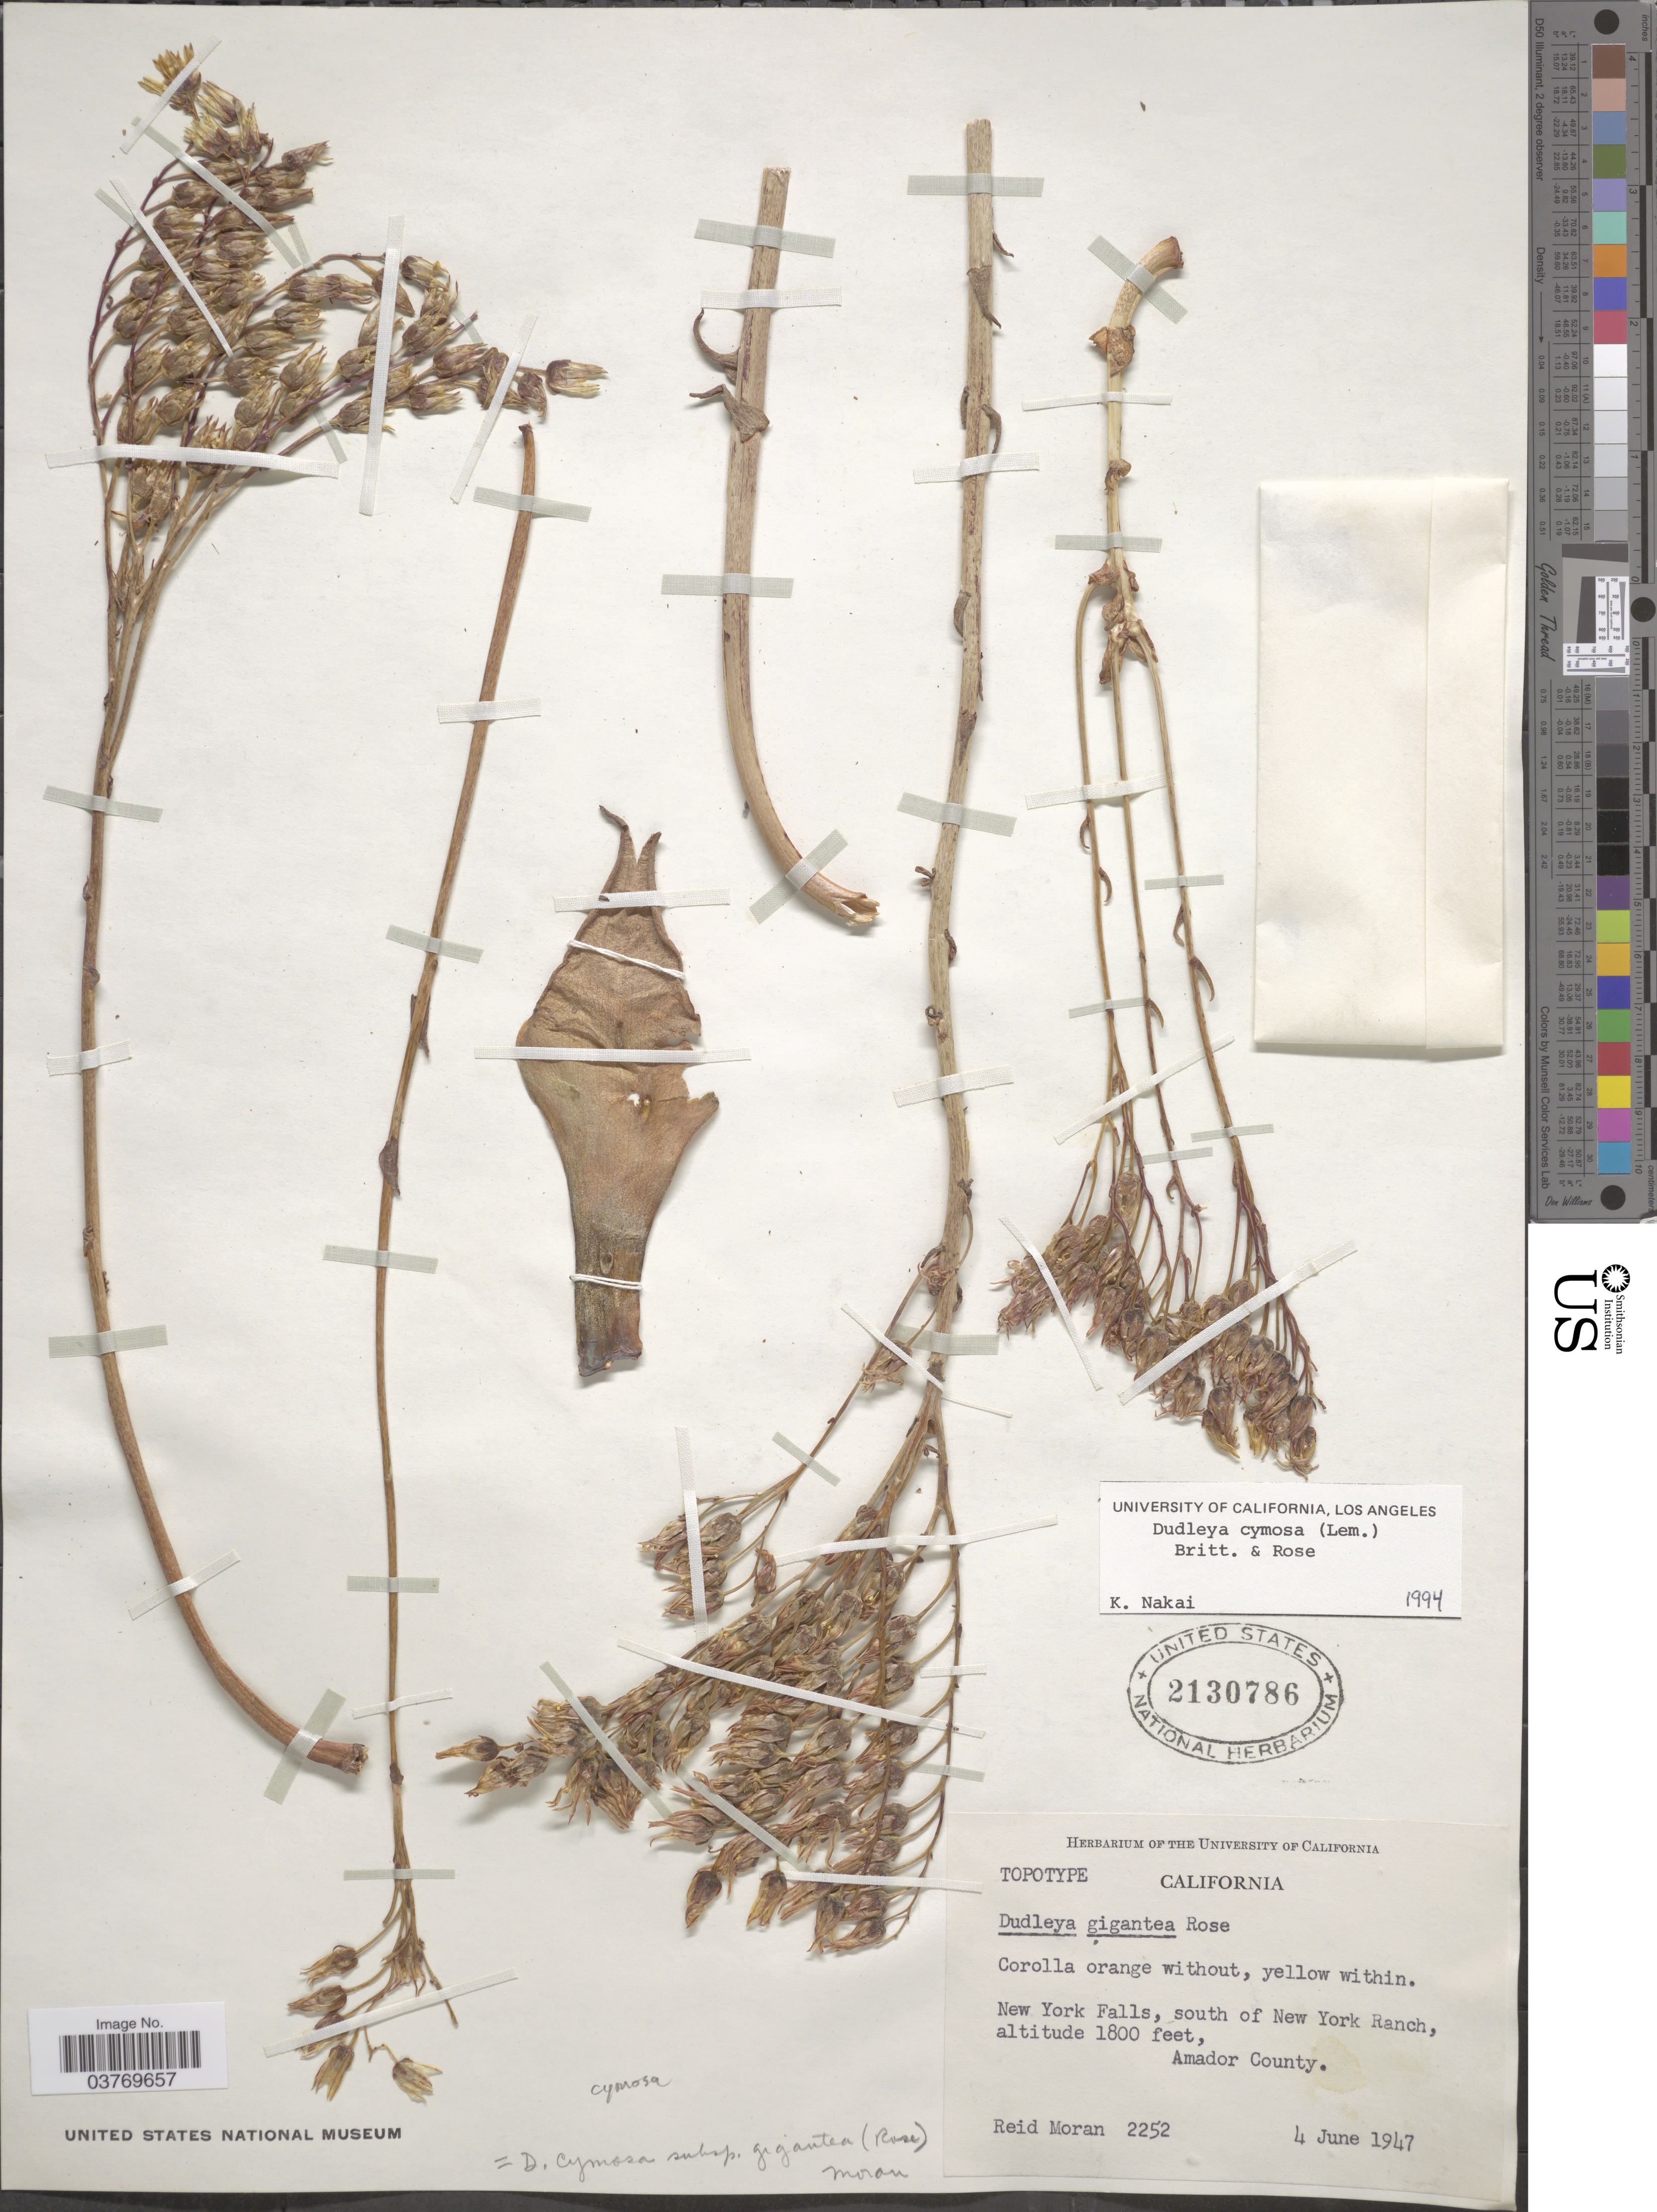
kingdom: Plantae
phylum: Tracheophyta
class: Magnoliopsida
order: Saxifragales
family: Crassulaceae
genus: Dudleya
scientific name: Dudleya cymosa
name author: (Lem.) Britton & Rose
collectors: R. Moran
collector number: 2252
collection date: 1947-06-04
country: United States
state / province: California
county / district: Amador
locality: New York Falls, south of New York Ranch, Amador County.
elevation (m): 549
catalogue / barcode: US 2130786